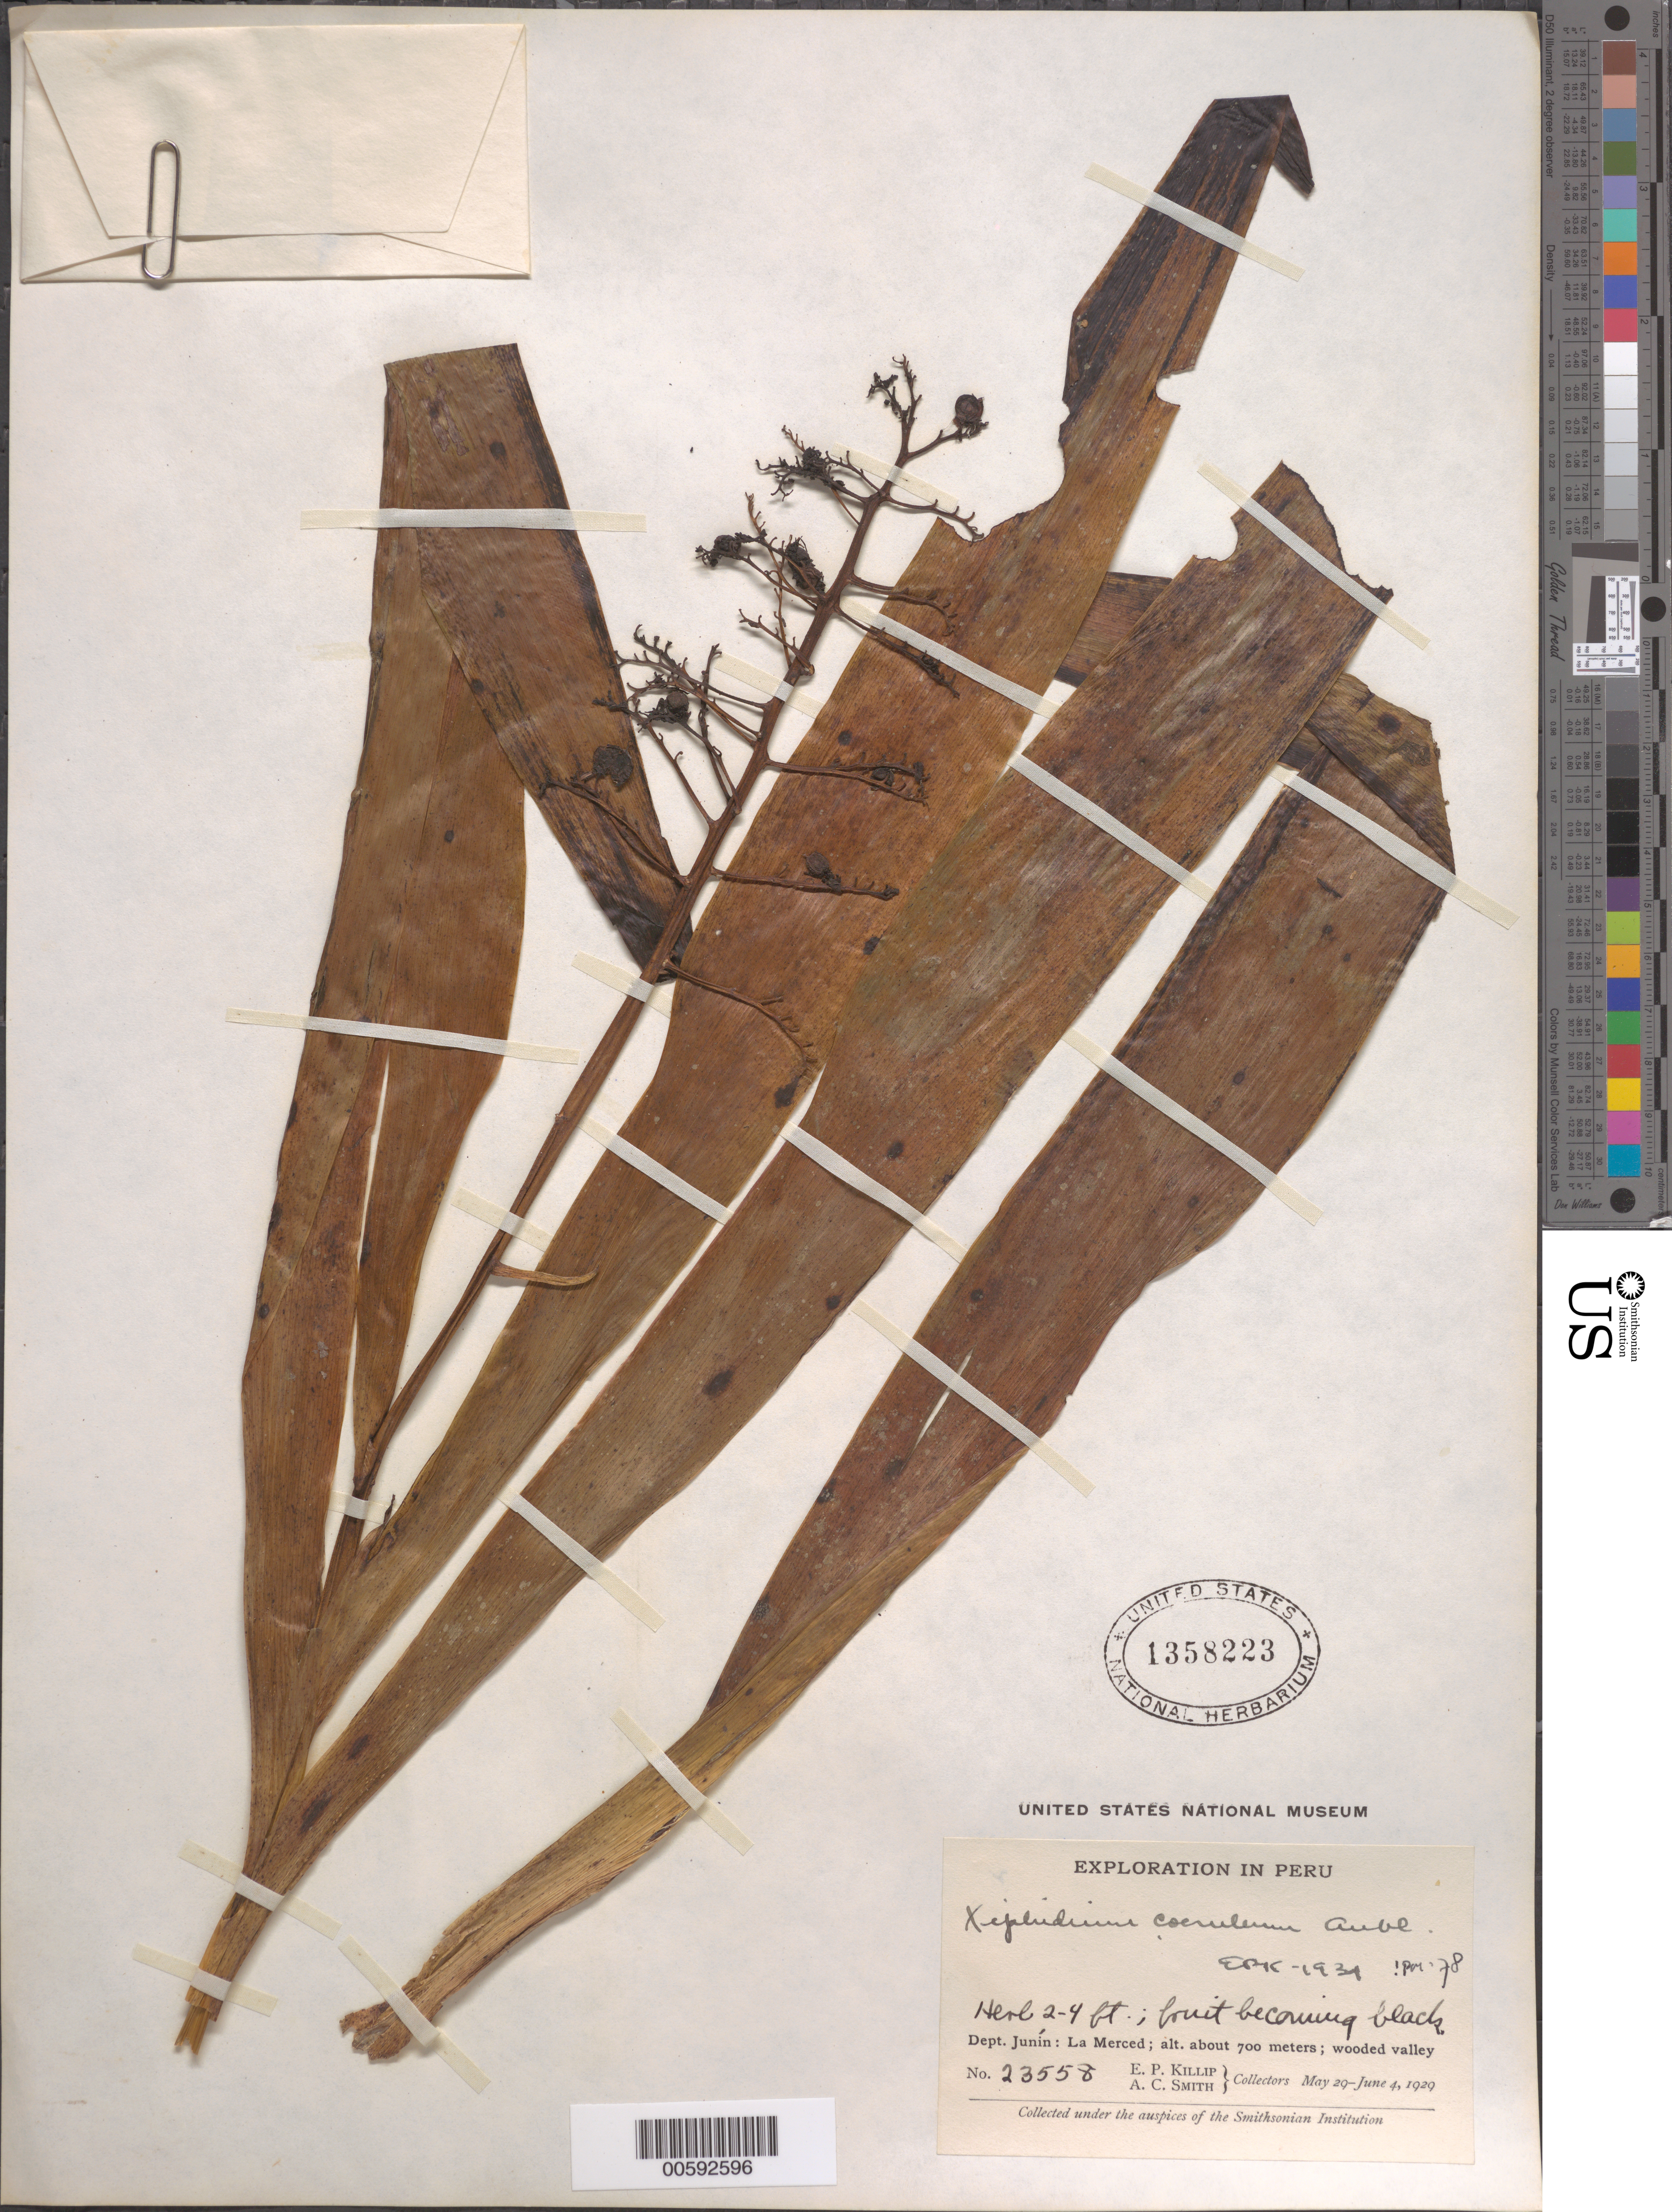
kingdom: Plantae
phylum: Tracheophyta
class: Liliopsida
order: Commelinales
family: Haemodoraceae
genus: Xiphidium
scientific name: Xiphidium caeruleum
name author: Aubl.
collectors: E. P. Killip & A. C. Smith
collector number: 23558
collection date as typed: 29 May 1929 to 04 Jun 1929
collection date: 1929-05-29/1929-06-04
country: Peru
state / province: Junín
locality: La Merced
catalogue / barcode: US 1358223